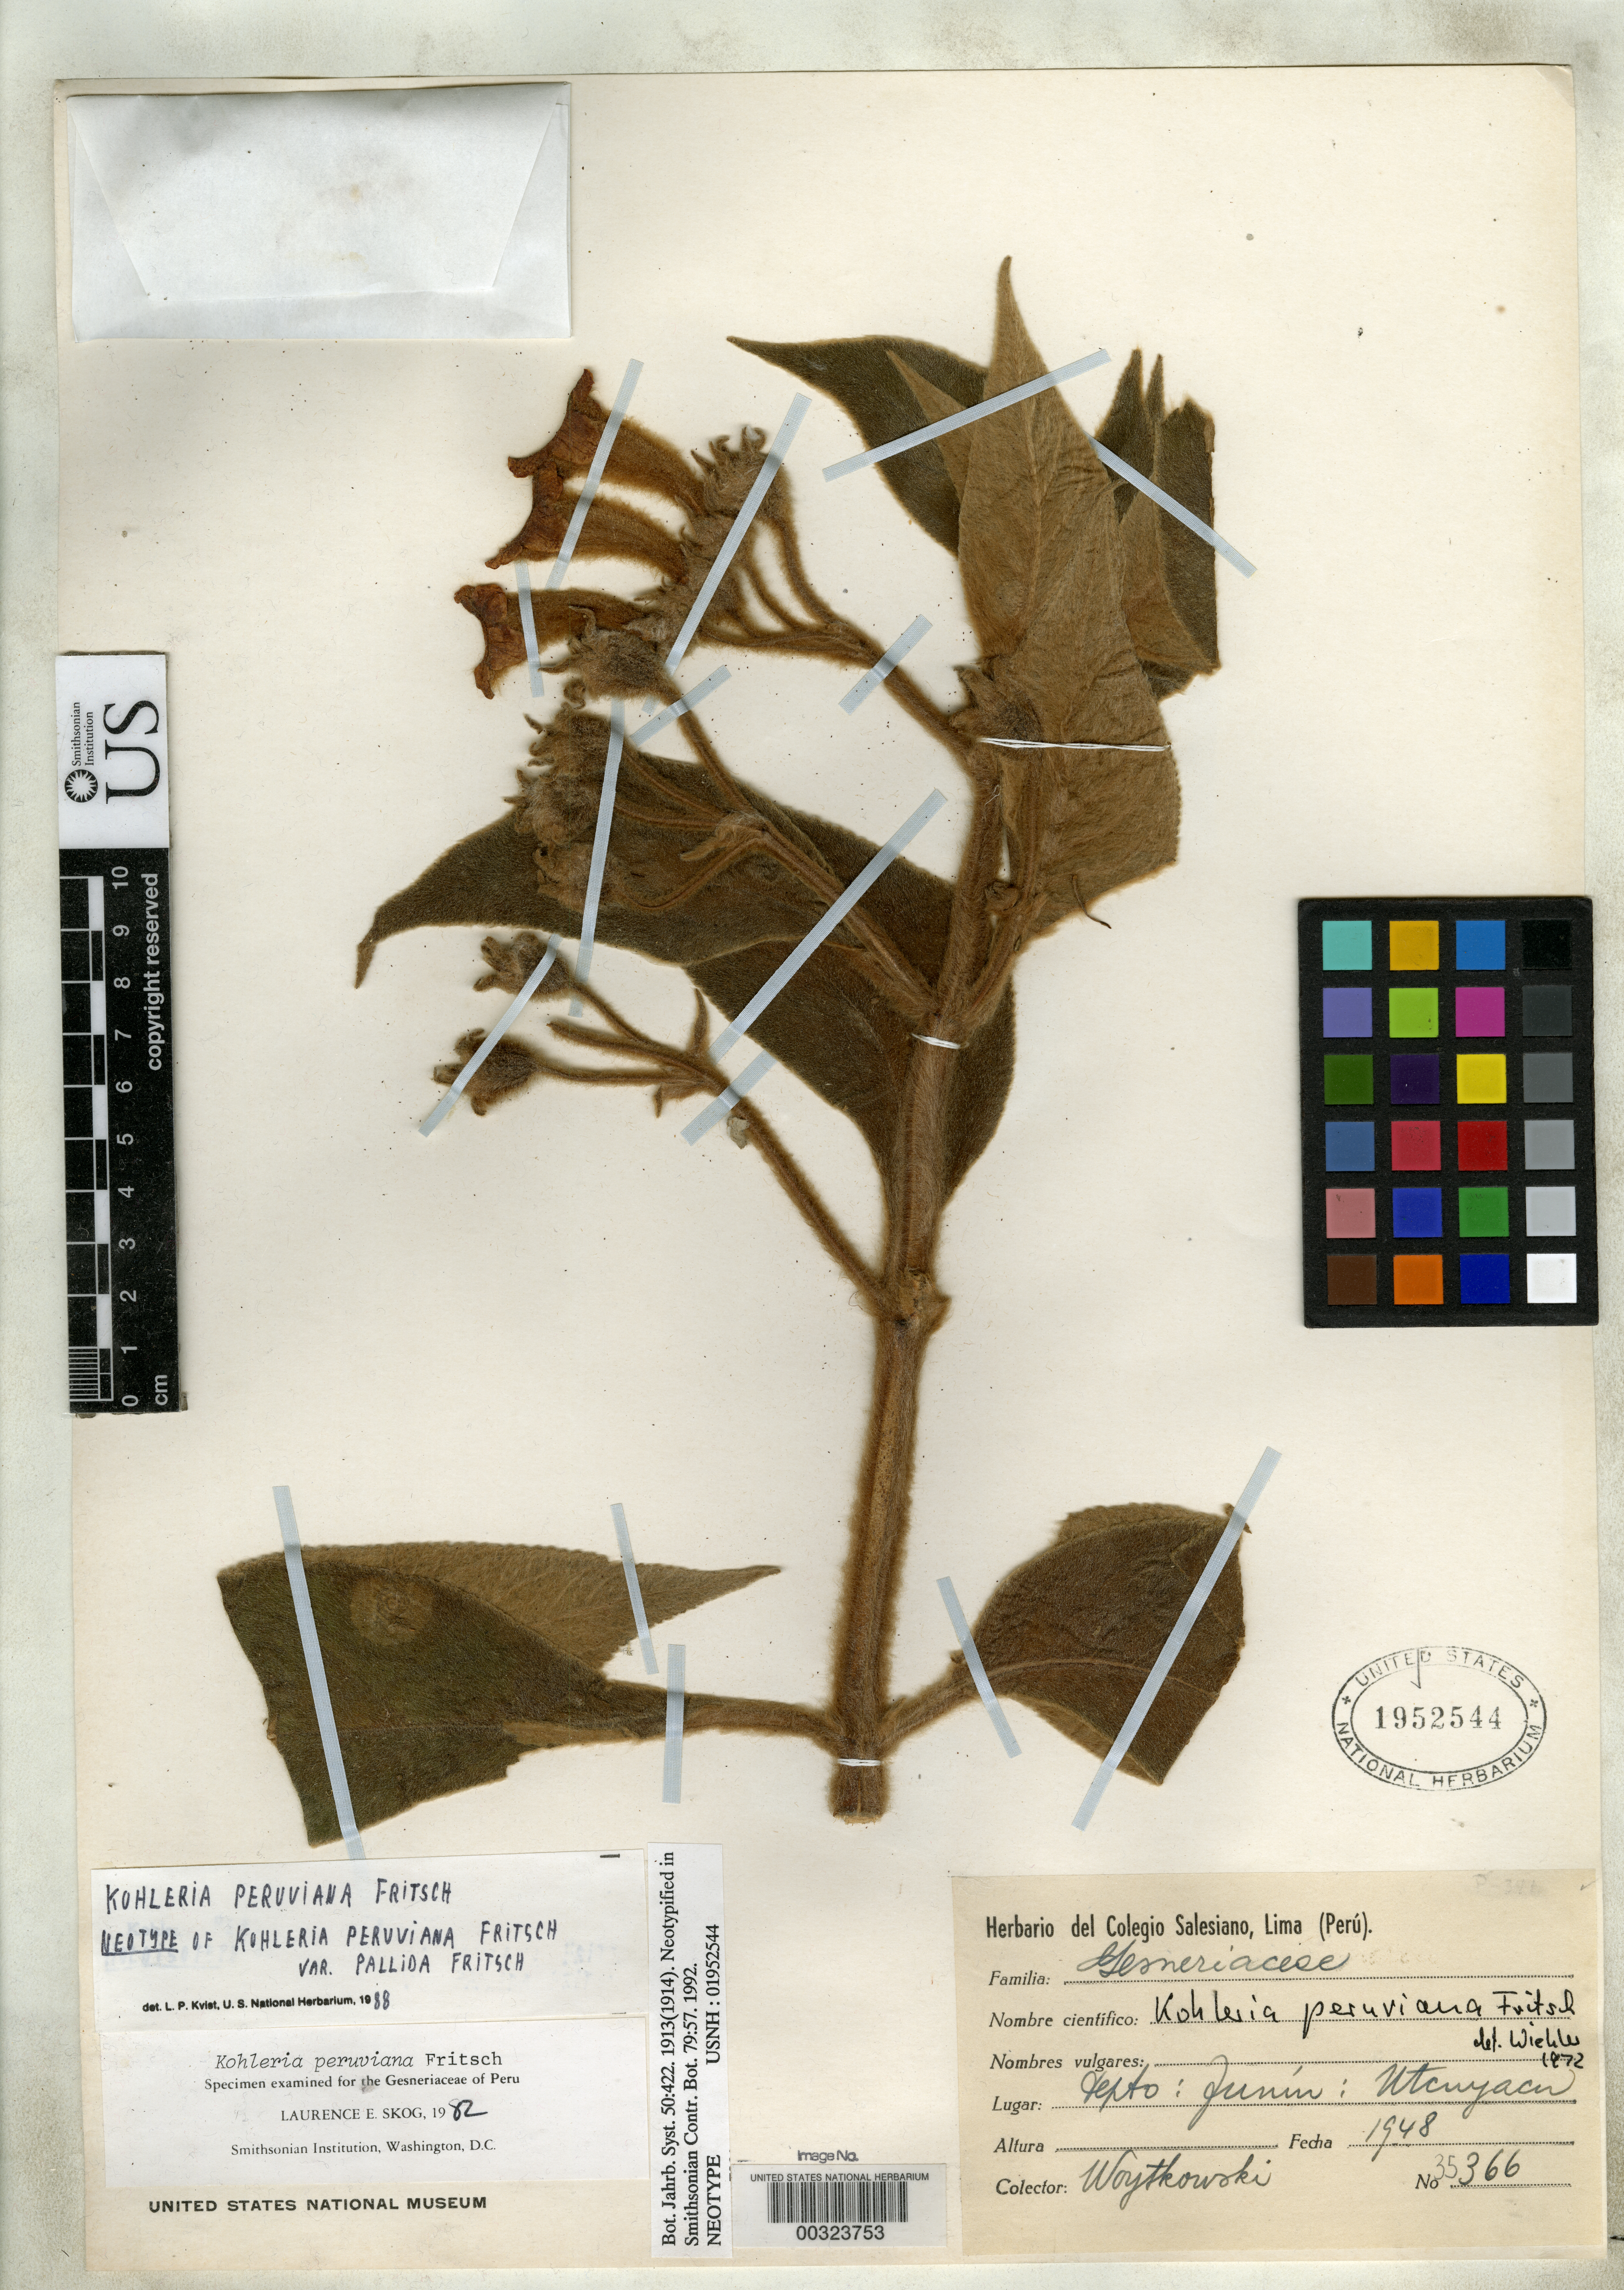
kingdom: Plantae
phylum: Tracheophyta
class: Magnoliopsida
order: Lamiales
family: Gesneriaceae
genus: Kohleria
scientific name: Kohleria peruviana var. pallida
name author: Fritsch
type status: Neotype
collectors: F. Woytkowski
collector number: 35366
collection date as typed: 1948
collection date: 1948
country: Peru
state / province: Junín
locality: Utcuyacu.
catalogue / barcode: US 1952544